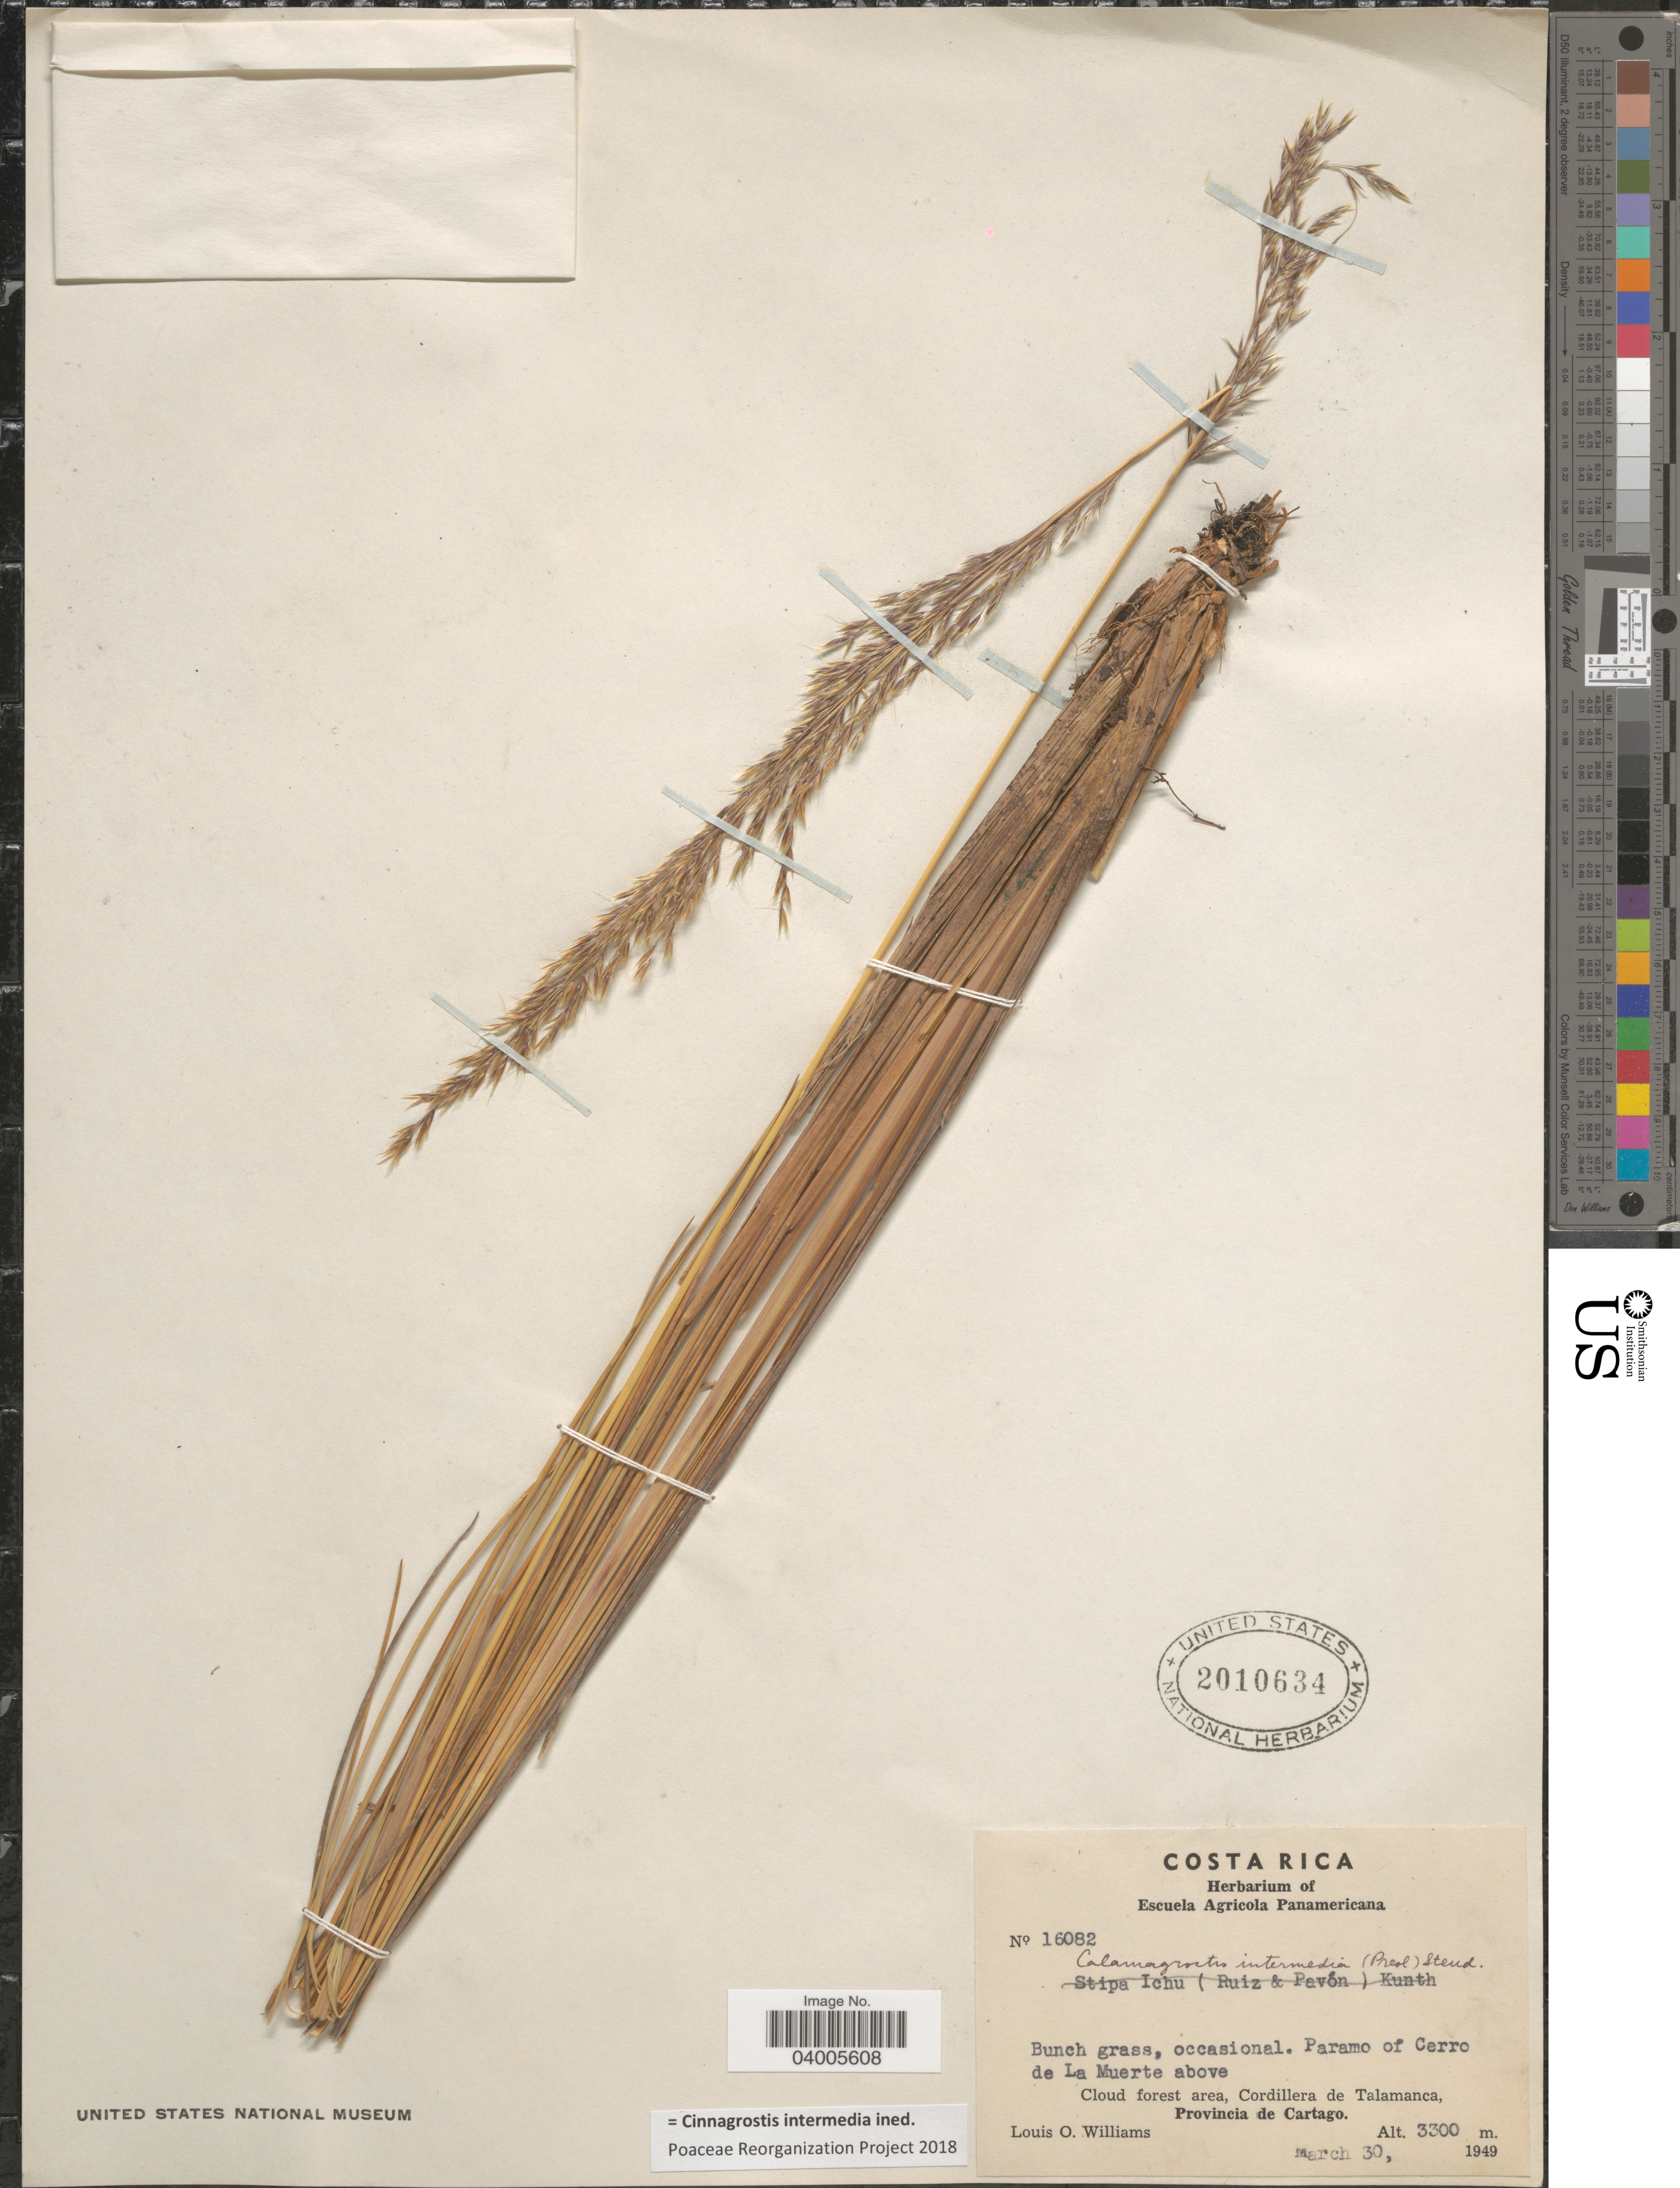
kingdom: Plantae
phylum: Tracheophyta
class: Liliopsida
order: Poales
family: Poaceae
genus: Cinnagrostis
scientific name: Cinnagrostis intermedia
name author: (J. Presl) P.M. Peterson et al.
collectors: L. O. Williams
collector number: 16082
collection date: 1949-03-30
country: Costa Rica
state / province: Cartago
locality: Paramo of Cerro de La Muerte above Cloud forest area, Cordillera de Talamanca.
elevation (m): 3300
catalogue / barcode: US 2010634